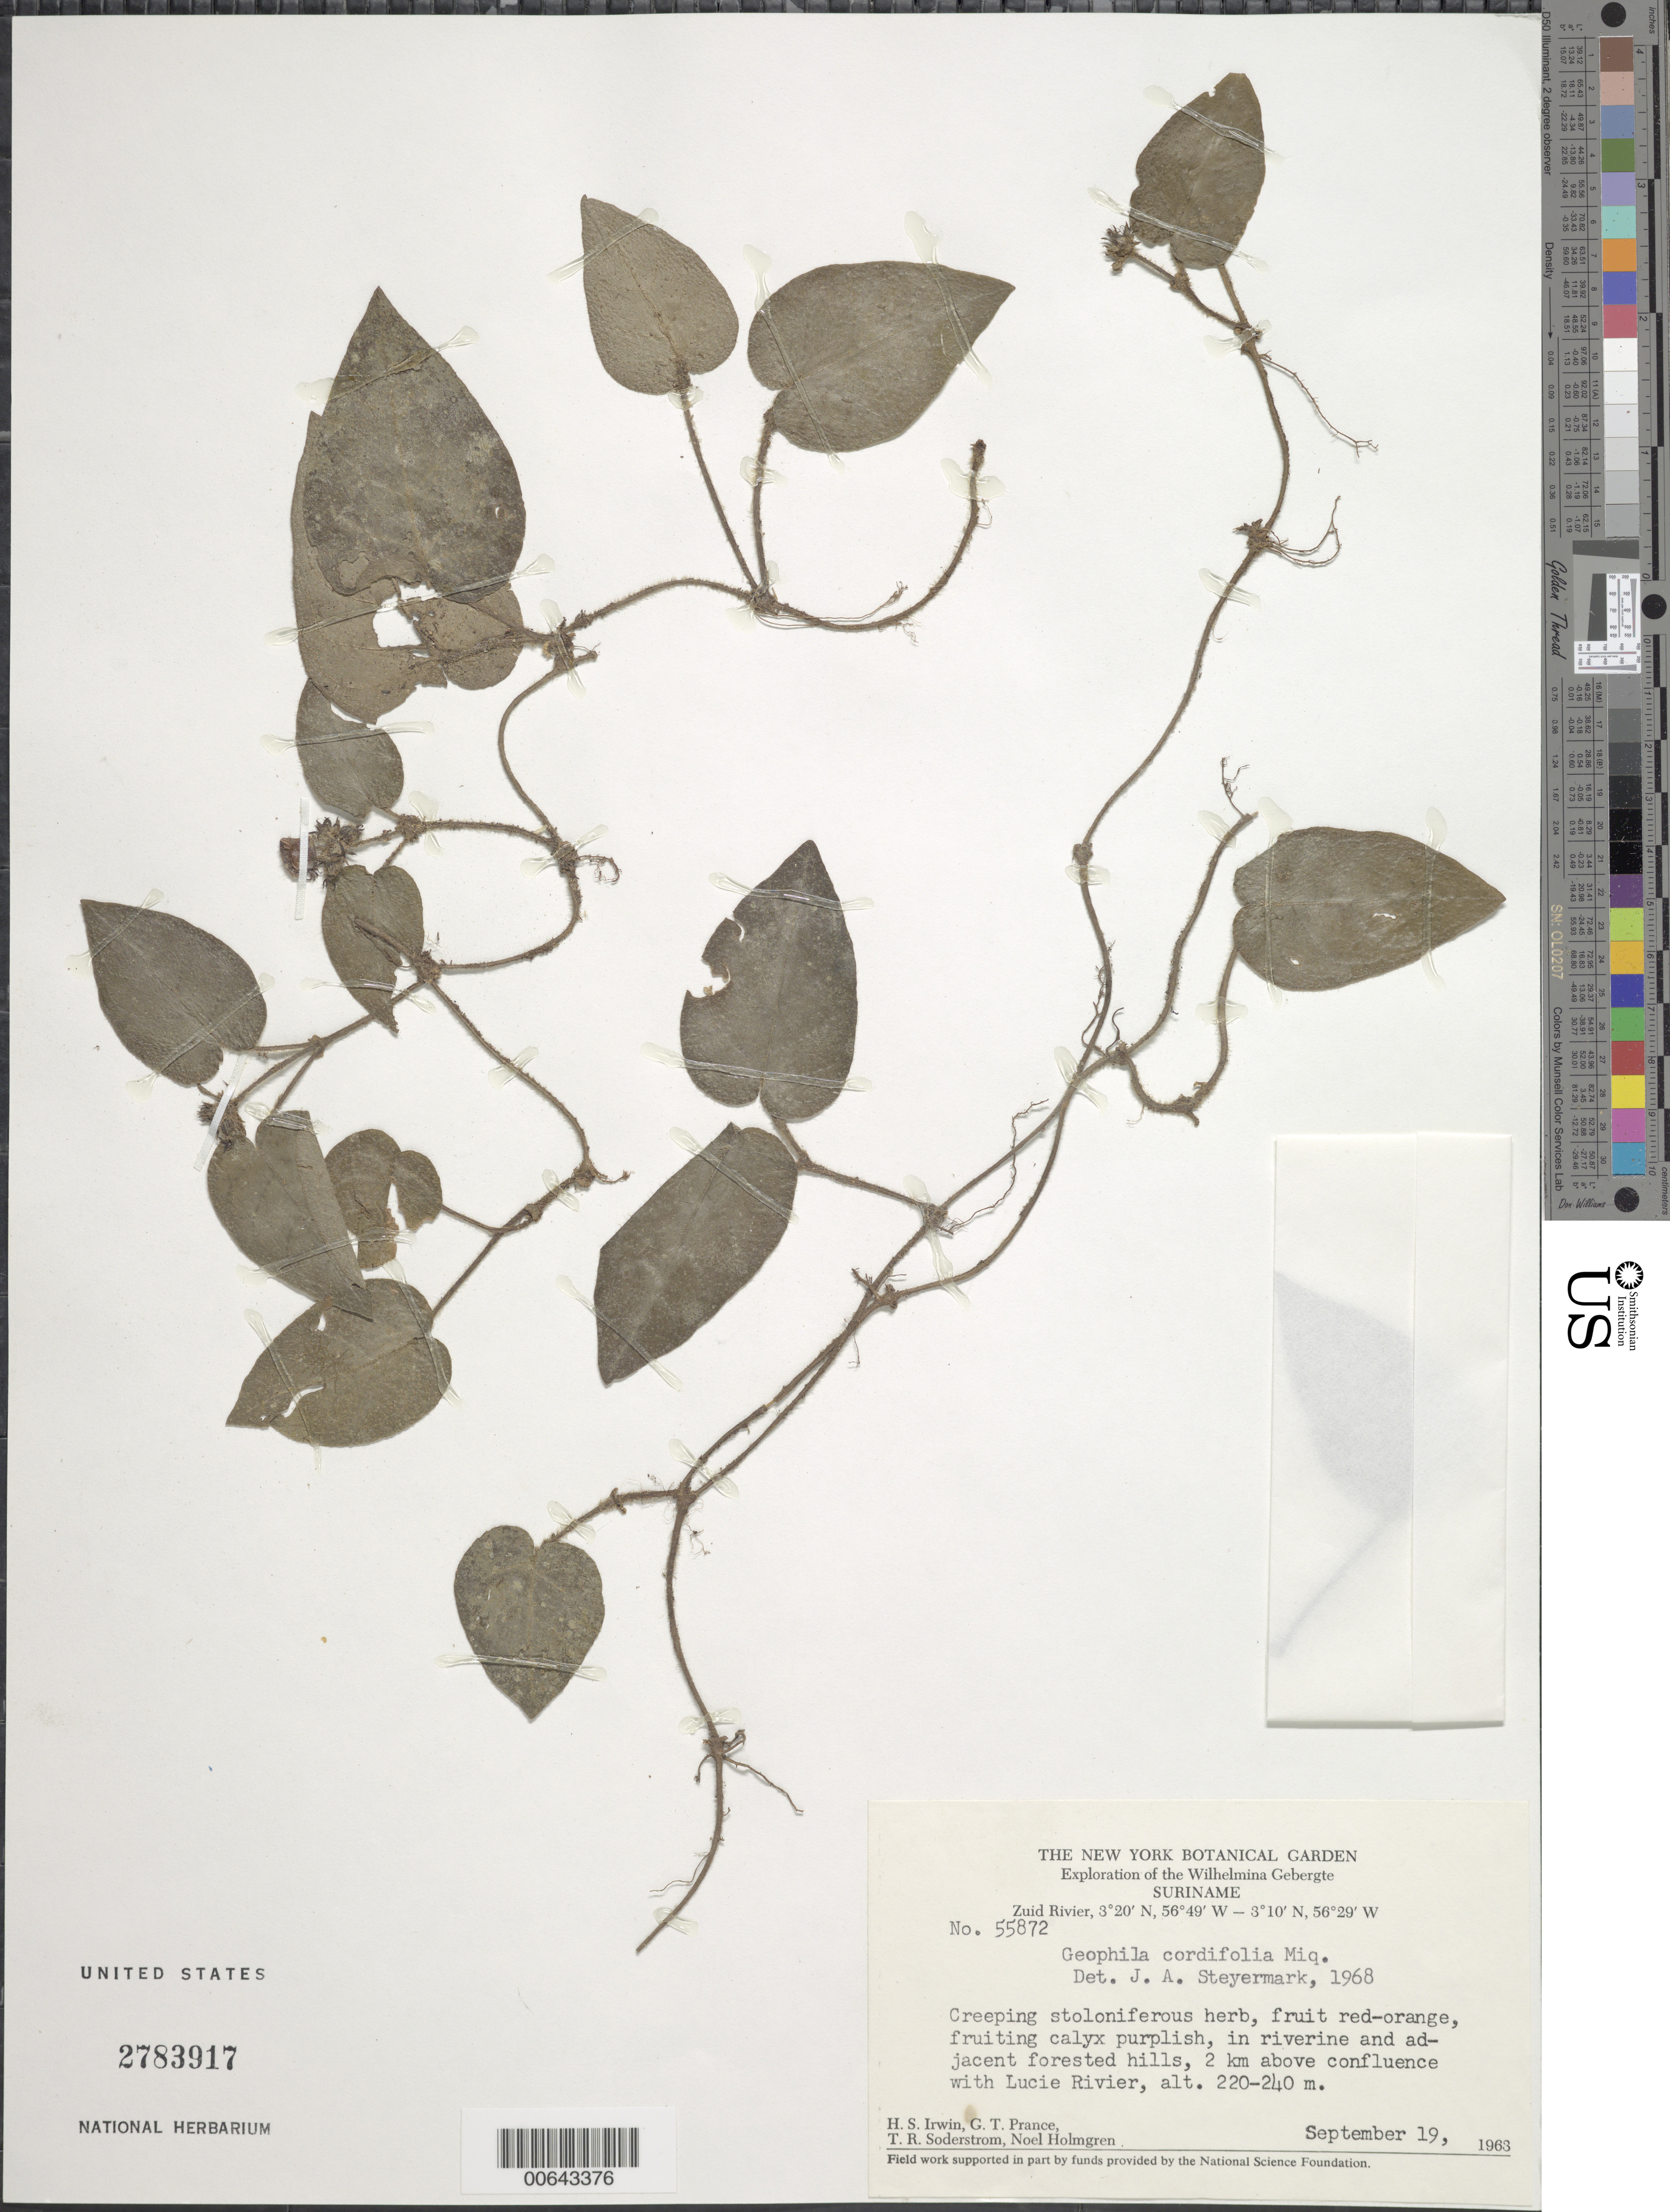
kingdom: Plantae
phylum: Tracheophyta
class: Magnoliopsida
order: Gentianales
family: Rubiaceae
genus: Geophila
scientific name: Geophila cordifolia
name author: Miq.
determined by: Steyermark, Julian A., (VEN)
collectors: H. Irwin, G. T. Prance, T. R. Soderstrom & N. H. Holmgren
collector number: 55872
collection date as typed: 19-Sep-63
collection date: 1963-09-19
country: Suriname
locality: Zuid River, 2 km above confluence with Lucie R., Wilhelmina Gebergte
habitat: Riverine forest and adjacent forested hills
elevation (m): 220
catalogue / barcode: US 2783917